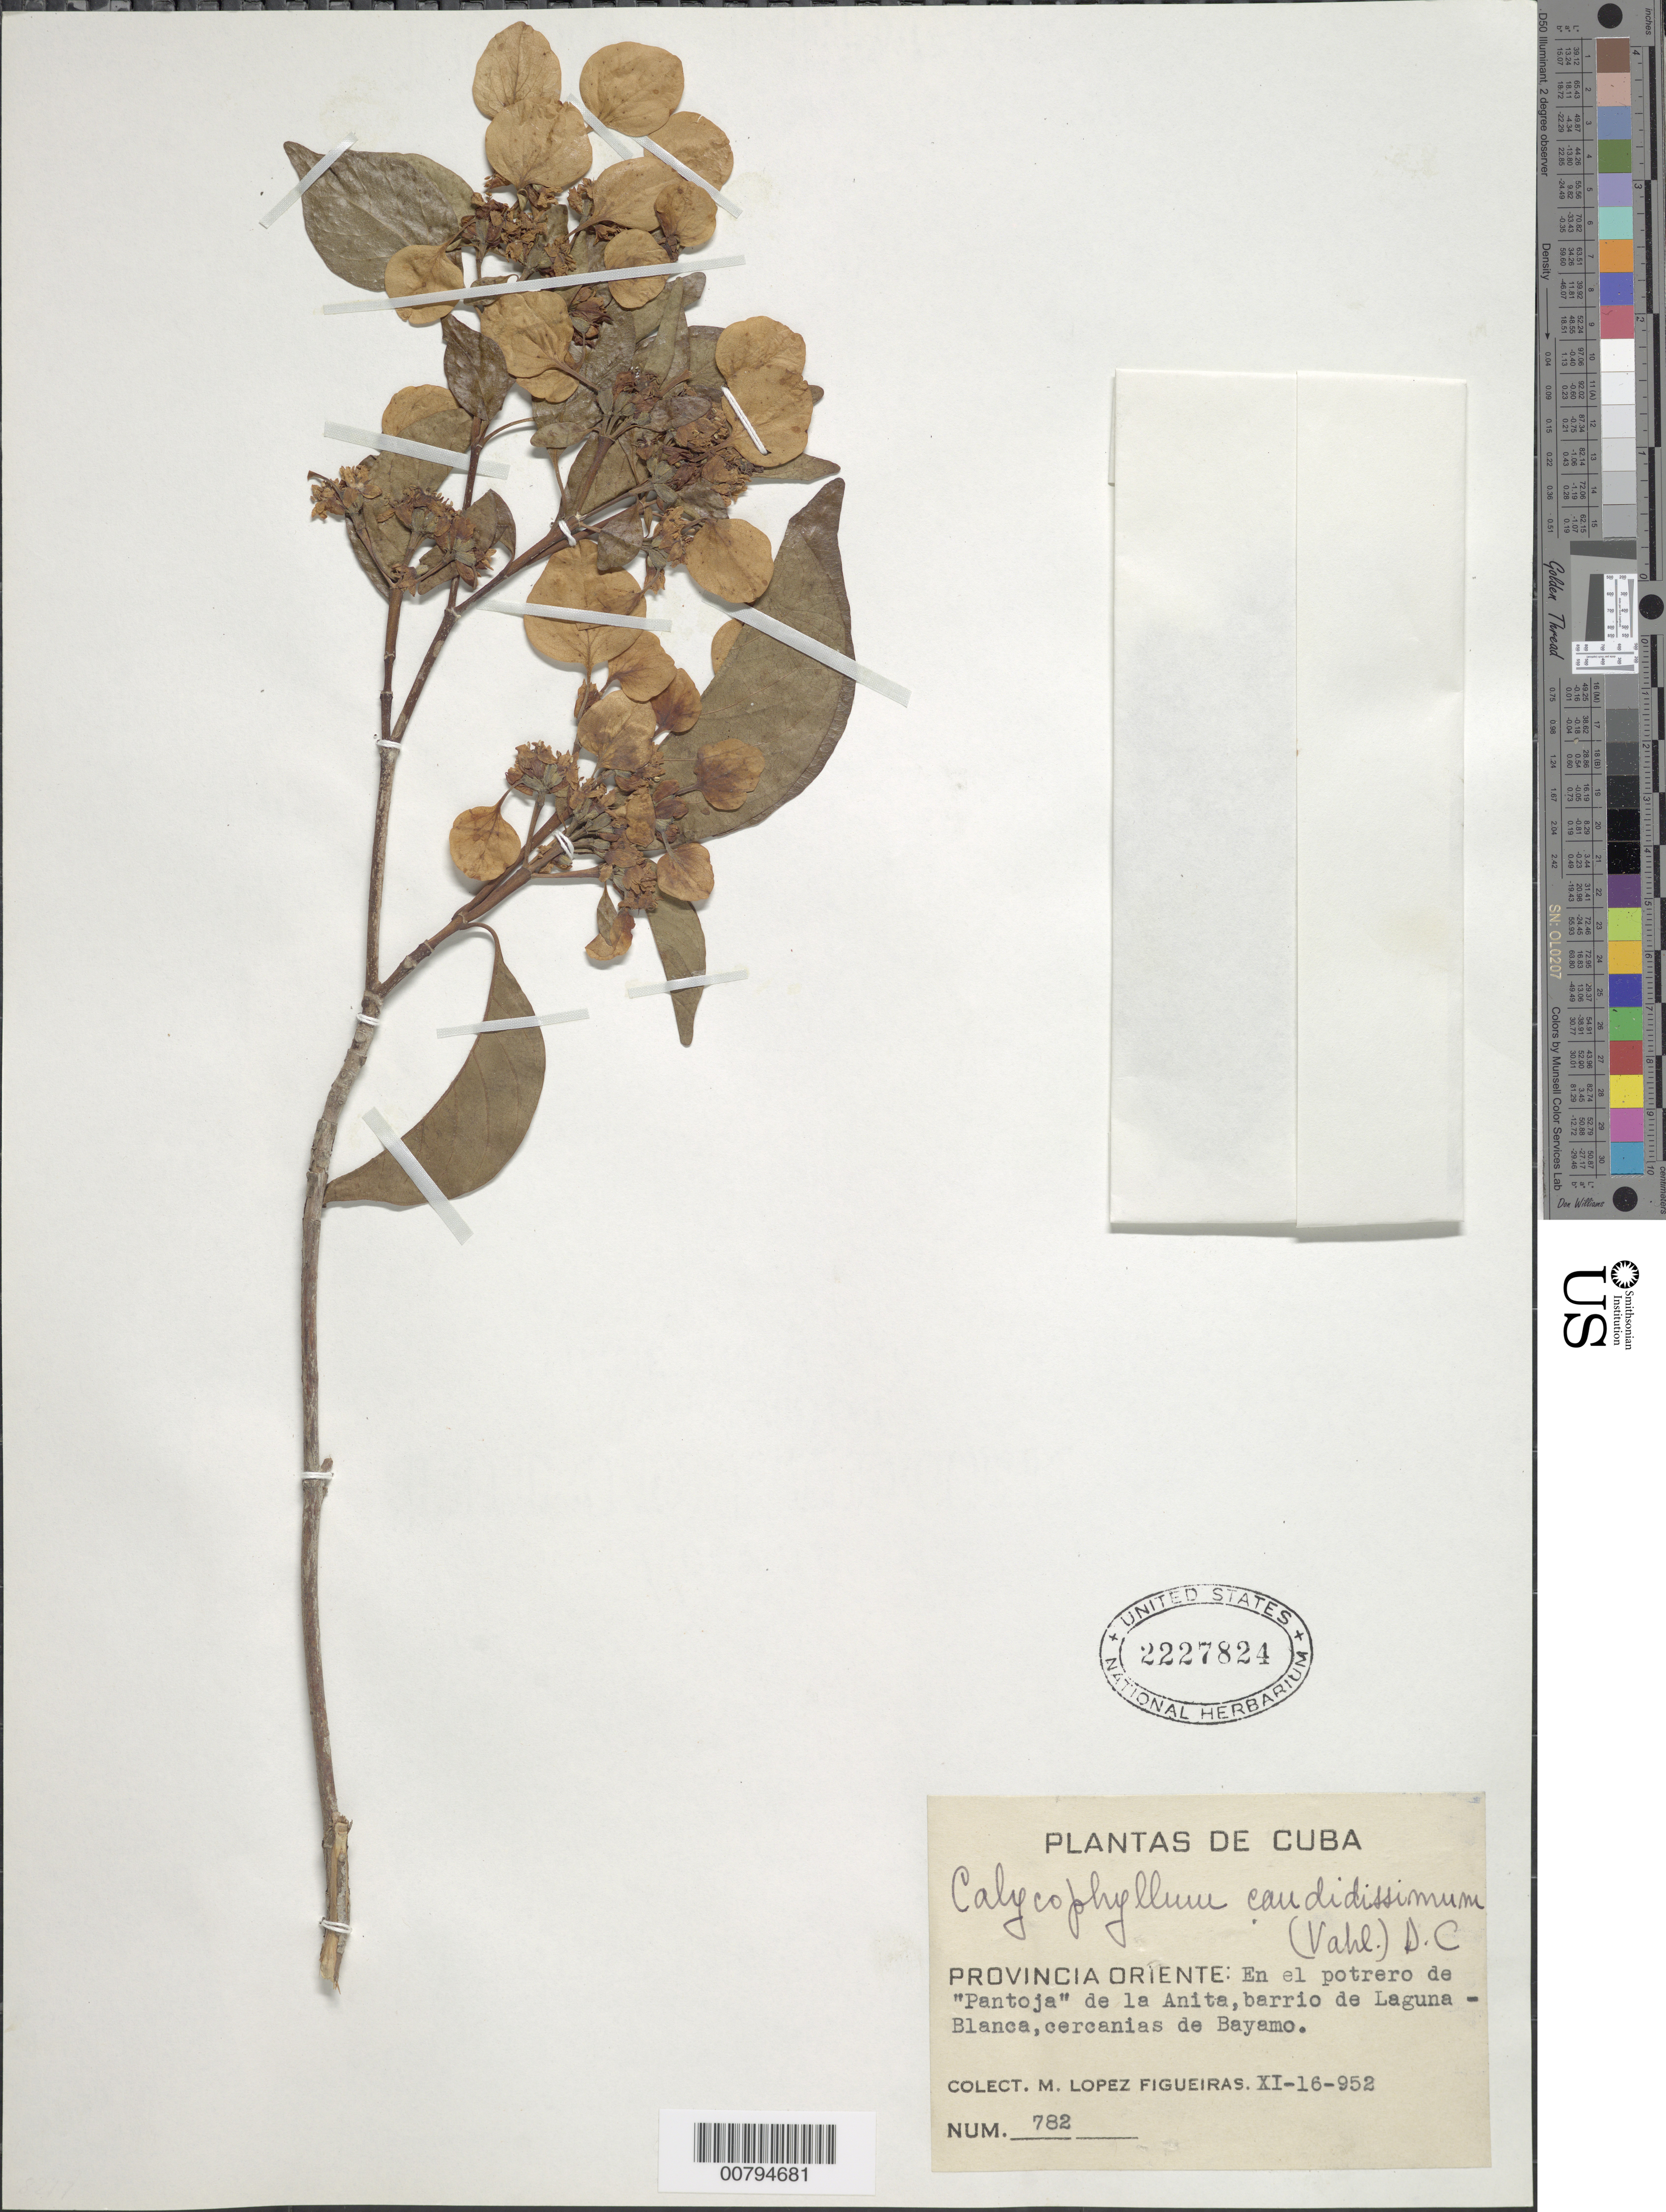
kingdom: Plantae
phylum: Tracheophyta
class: Magnoliopsida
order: Gentianales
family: Rubiaceae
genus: Calycophyllum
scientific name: Calycophyllum candidissimum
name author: (Vahl) DC.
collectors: M. López Figueiras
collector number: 782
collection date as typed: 16 Nov 1952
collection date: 1952-11-16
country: Cuba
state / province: Oriente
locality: En el potrero de "Pantoja" de la Anita, barrio de Laguna Blanca, cercanias de Bayamo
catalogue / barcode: US 2227824